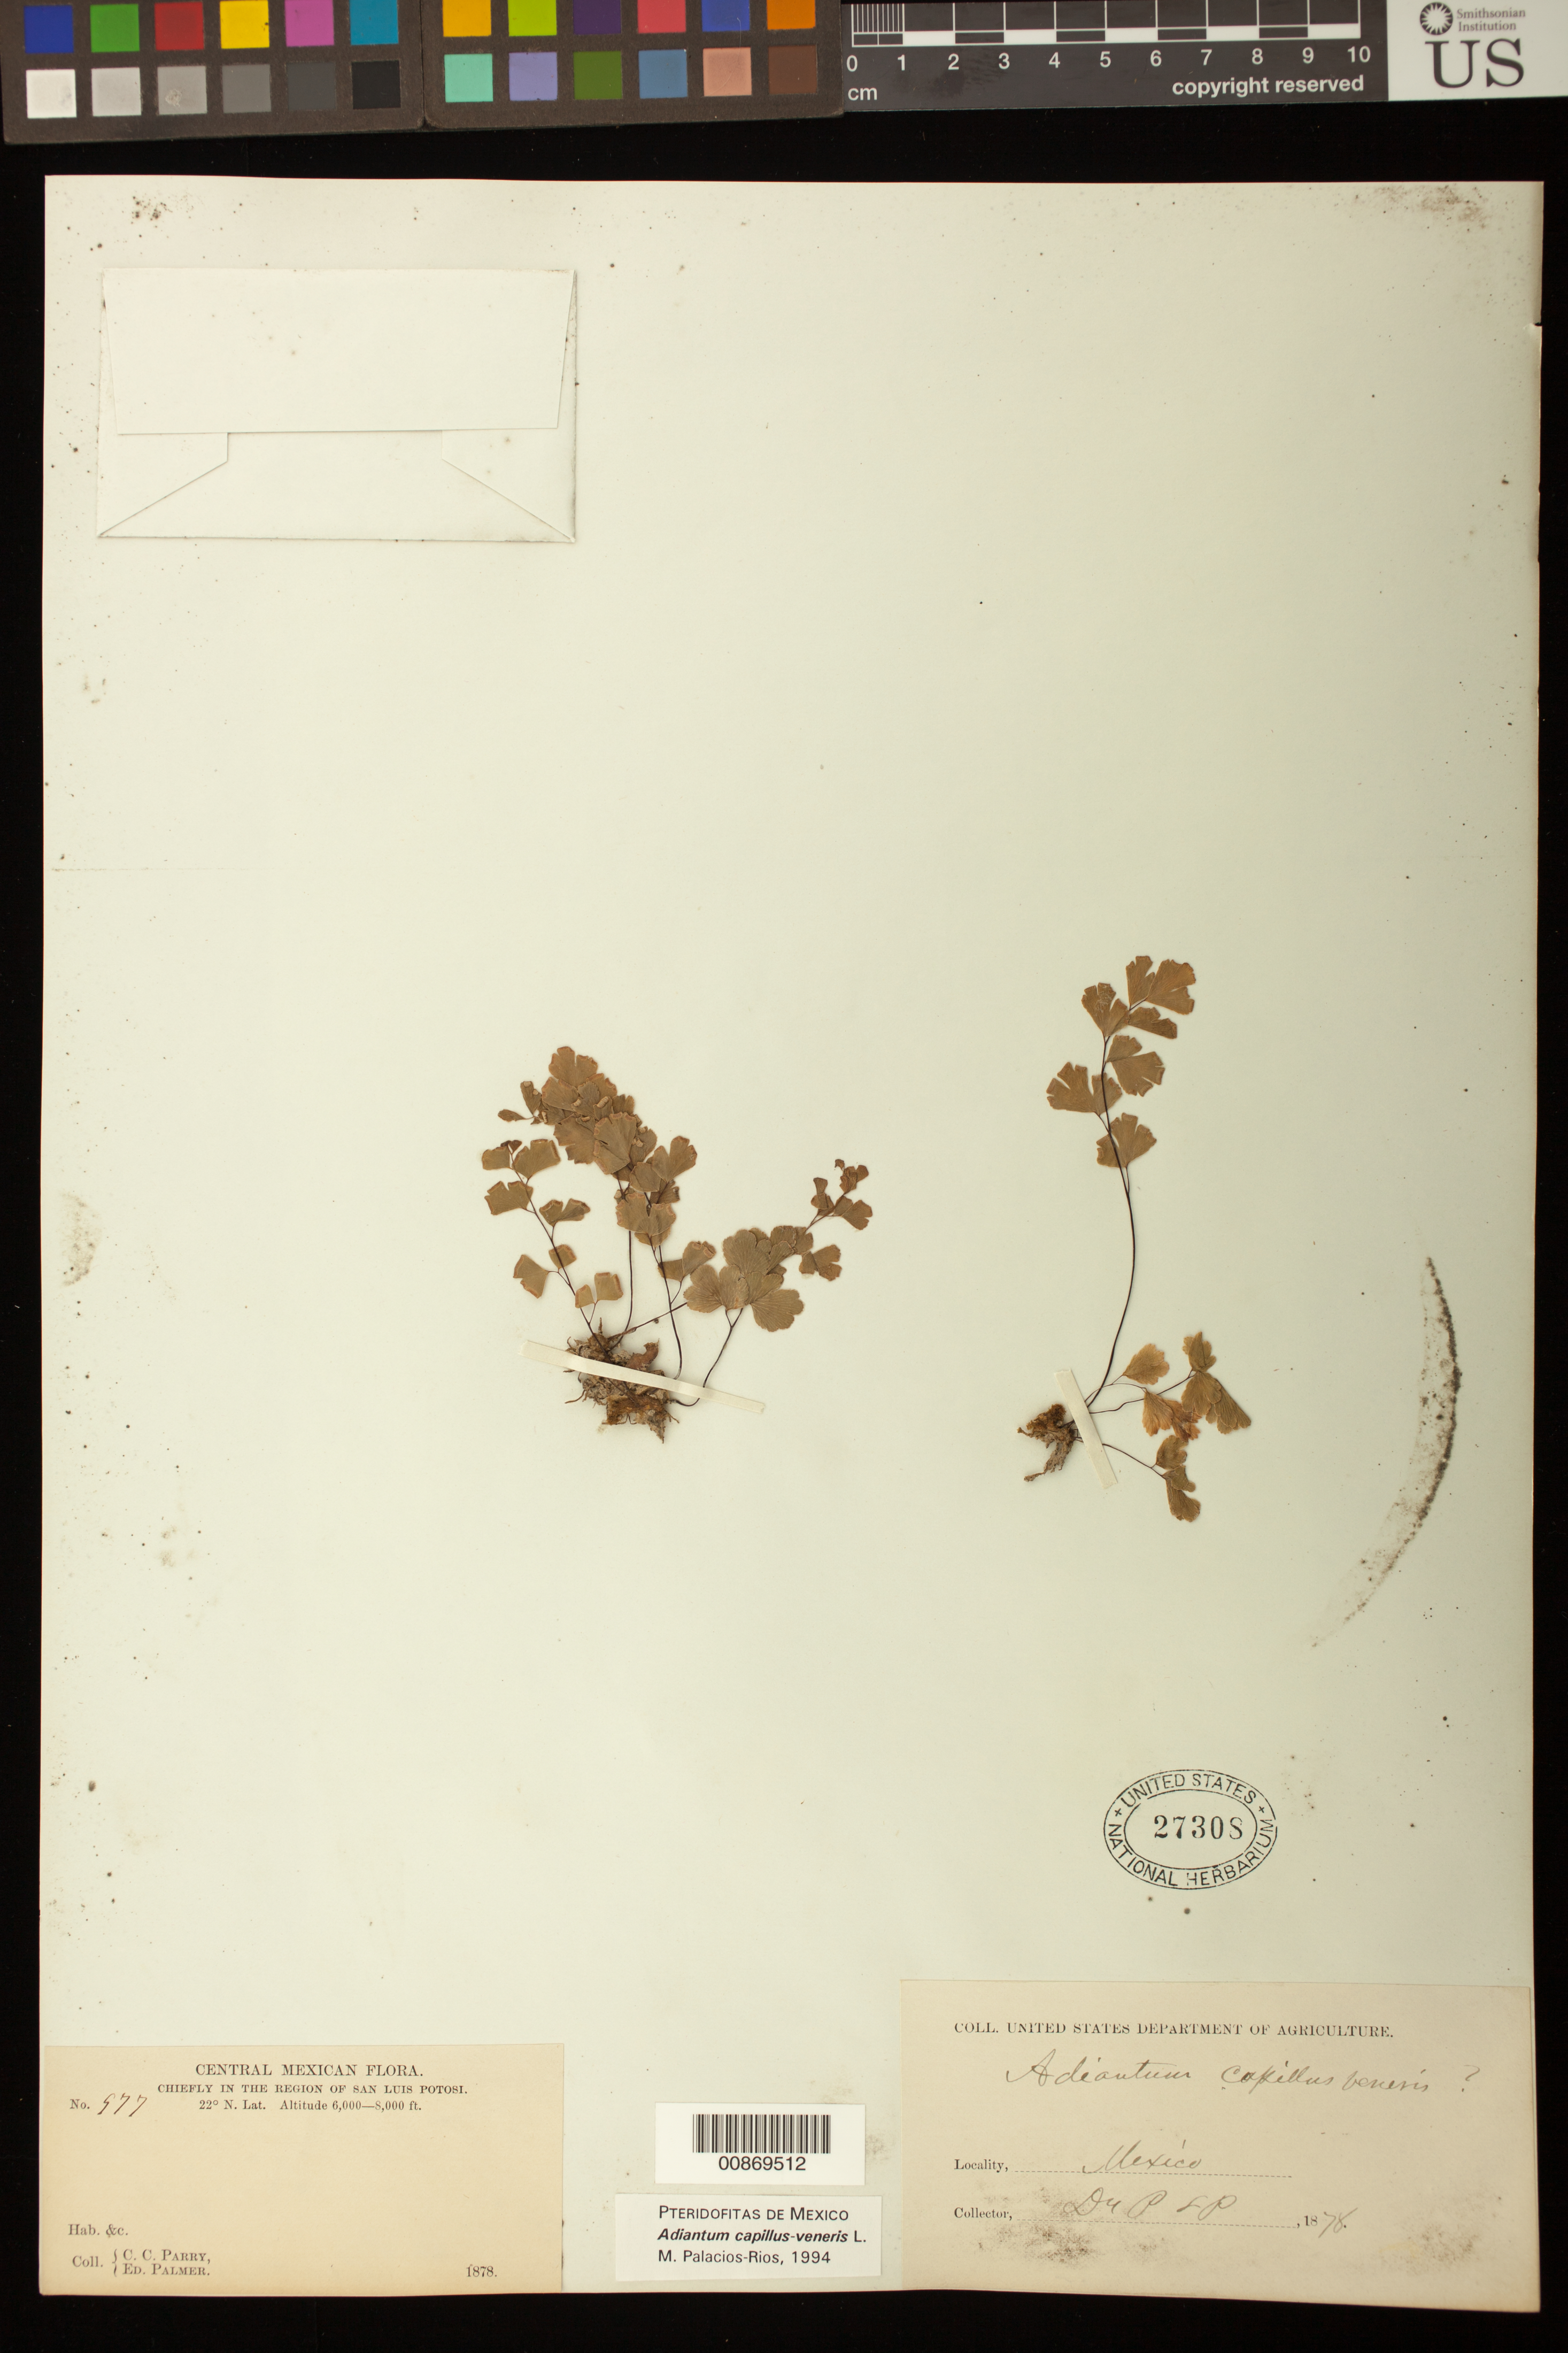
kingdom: Plantae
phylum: Tracheophyta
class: Polypodiopsida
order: Polypodiales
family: Pteridaceae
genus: Adiantum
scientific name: Adiantum capillus-veneris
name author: L.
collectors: C. C. Parry & E. Palmer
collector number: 977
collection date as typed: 1878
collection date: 1878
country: Mexico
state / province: San Luis Potosí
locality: Chiefly in the region of San Luis Potosí.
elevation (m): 1829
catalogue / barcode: US 27308